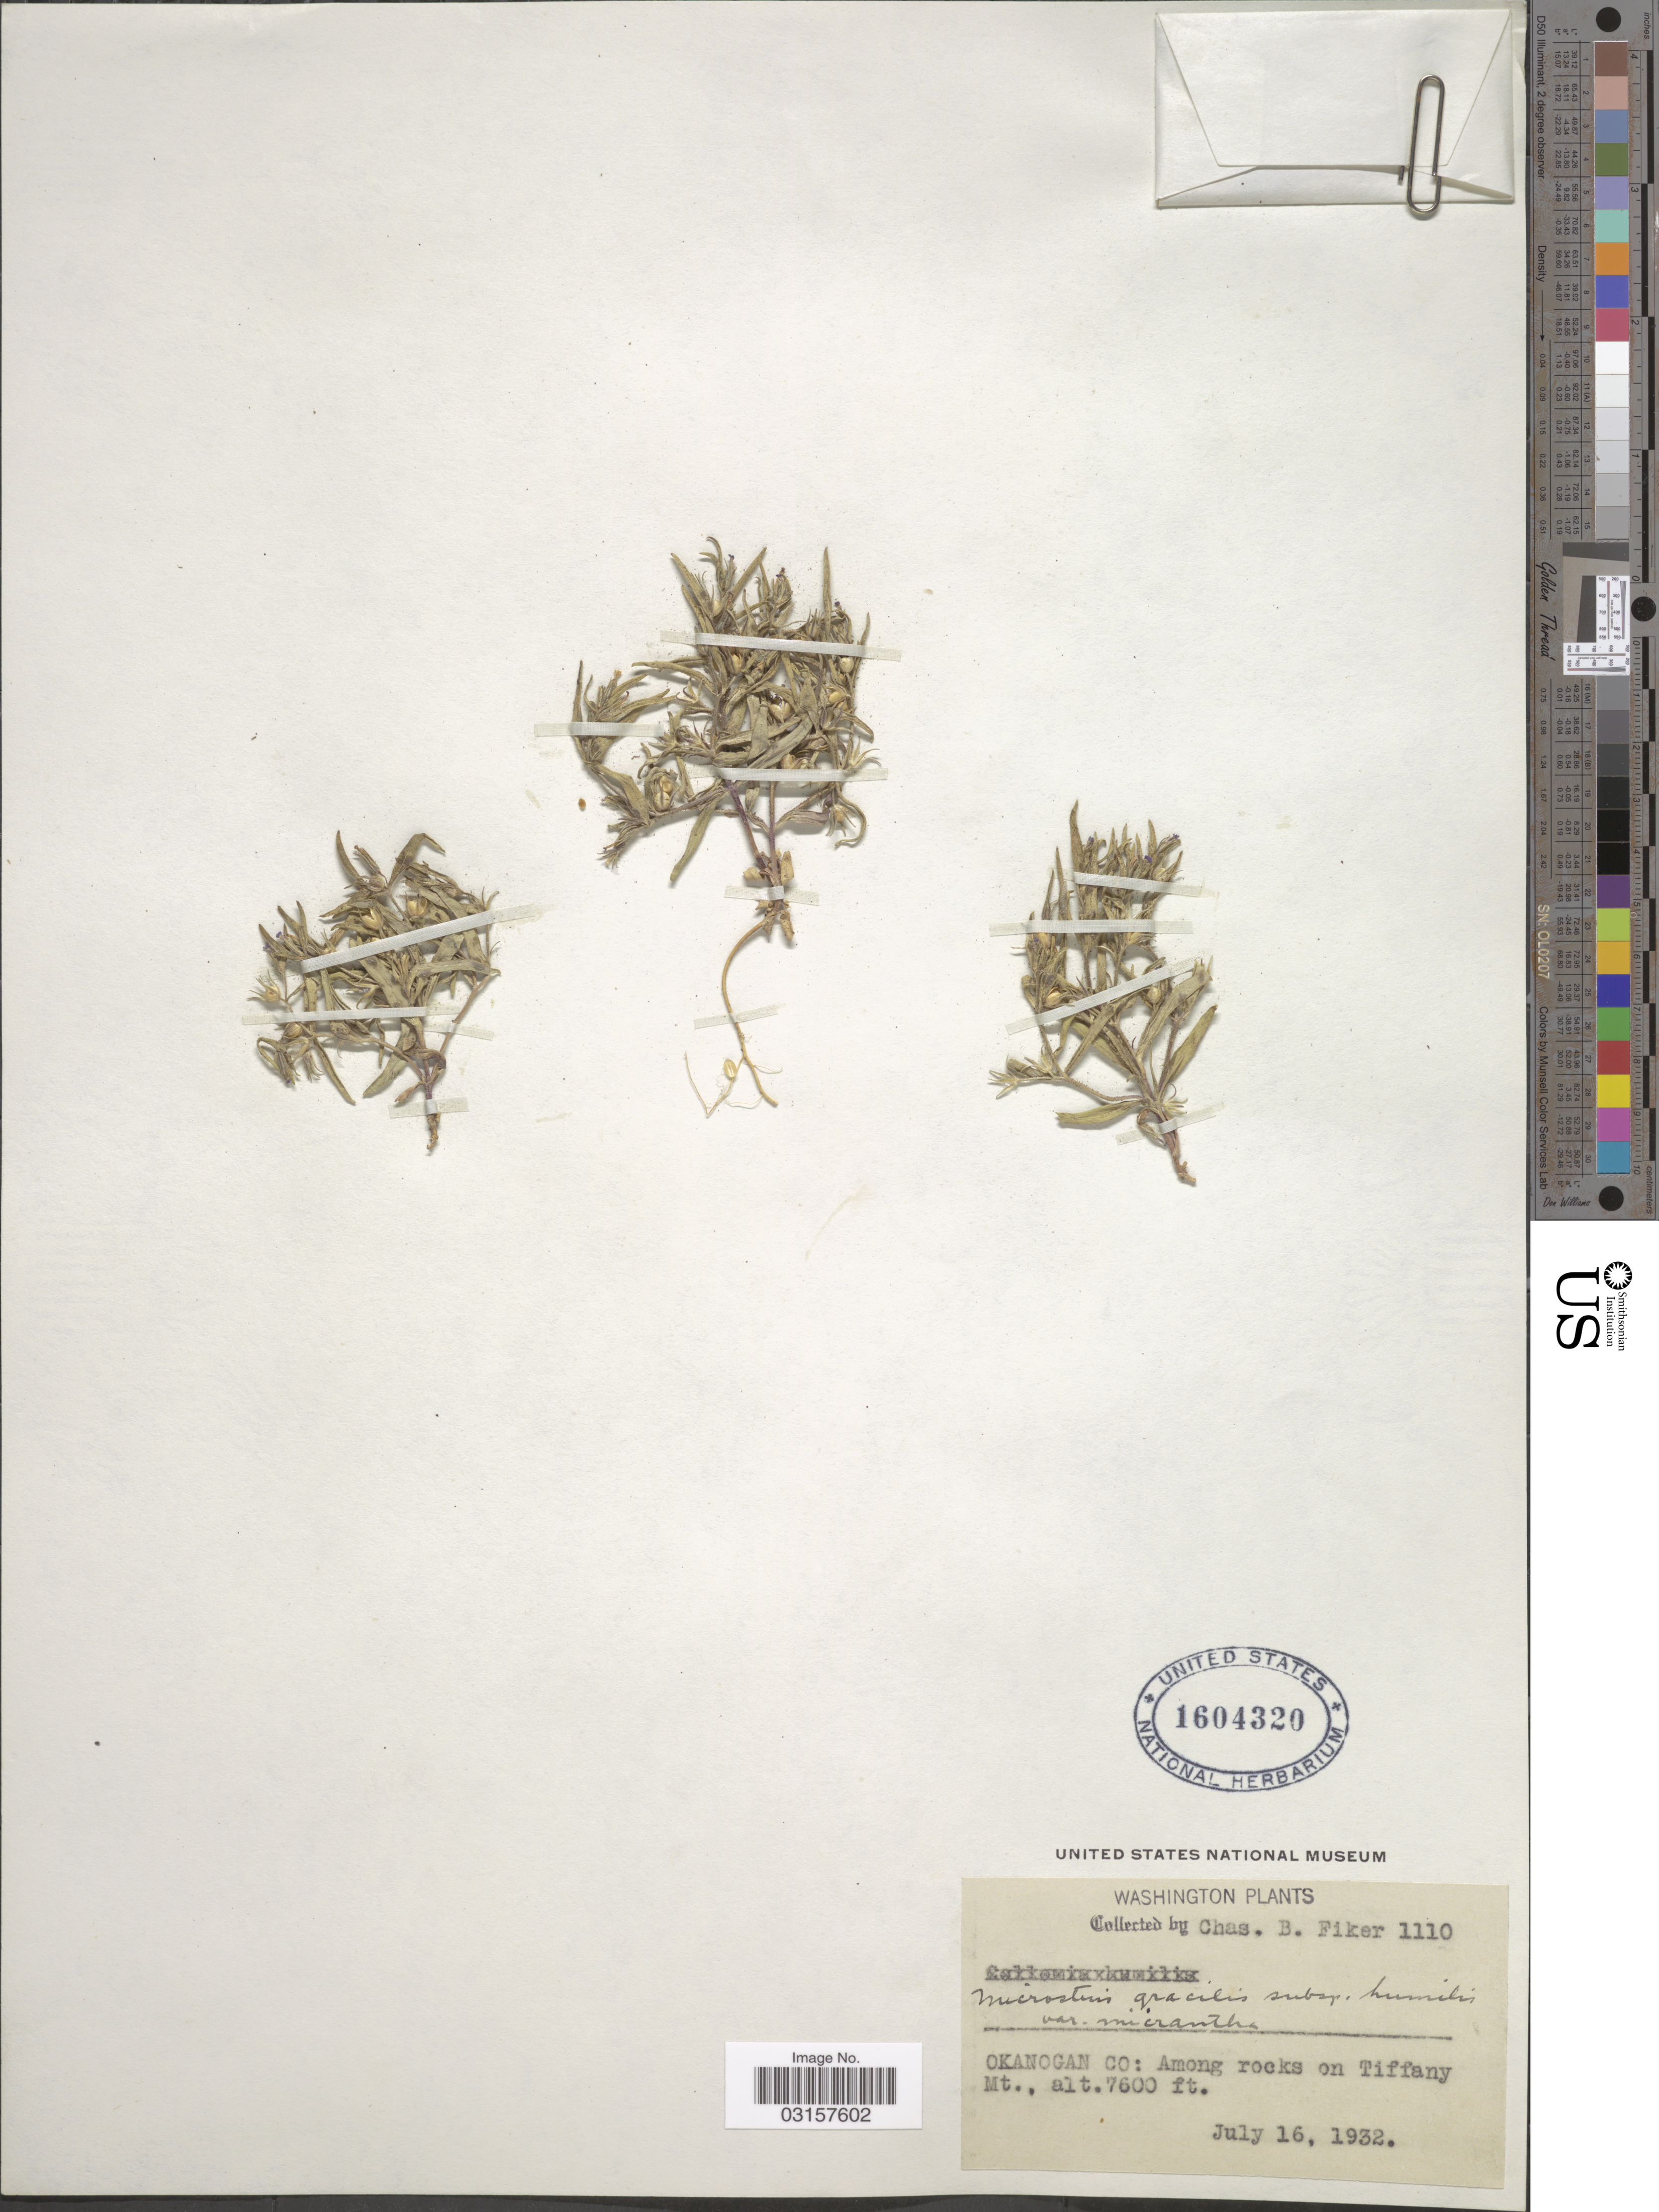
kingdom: Plantae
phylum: Tracheophyta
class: Magnoliopsida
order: Ericales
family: Polemoniaceae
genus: Microsteris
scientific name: Microsteris gracilis var. humilior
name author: (Hook.) Cronquist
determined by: (US) Smithsonian Institution - National Museum of Natural History - Department of Botany (UNITED STATES)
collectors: C. Fiker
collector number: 1110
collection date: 1932-07-16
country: United States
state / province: Washington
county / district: Okanogan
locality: Okanogan Co: Among rocks on Tiffany Mt.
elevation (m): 2316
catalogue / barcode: US 1604320